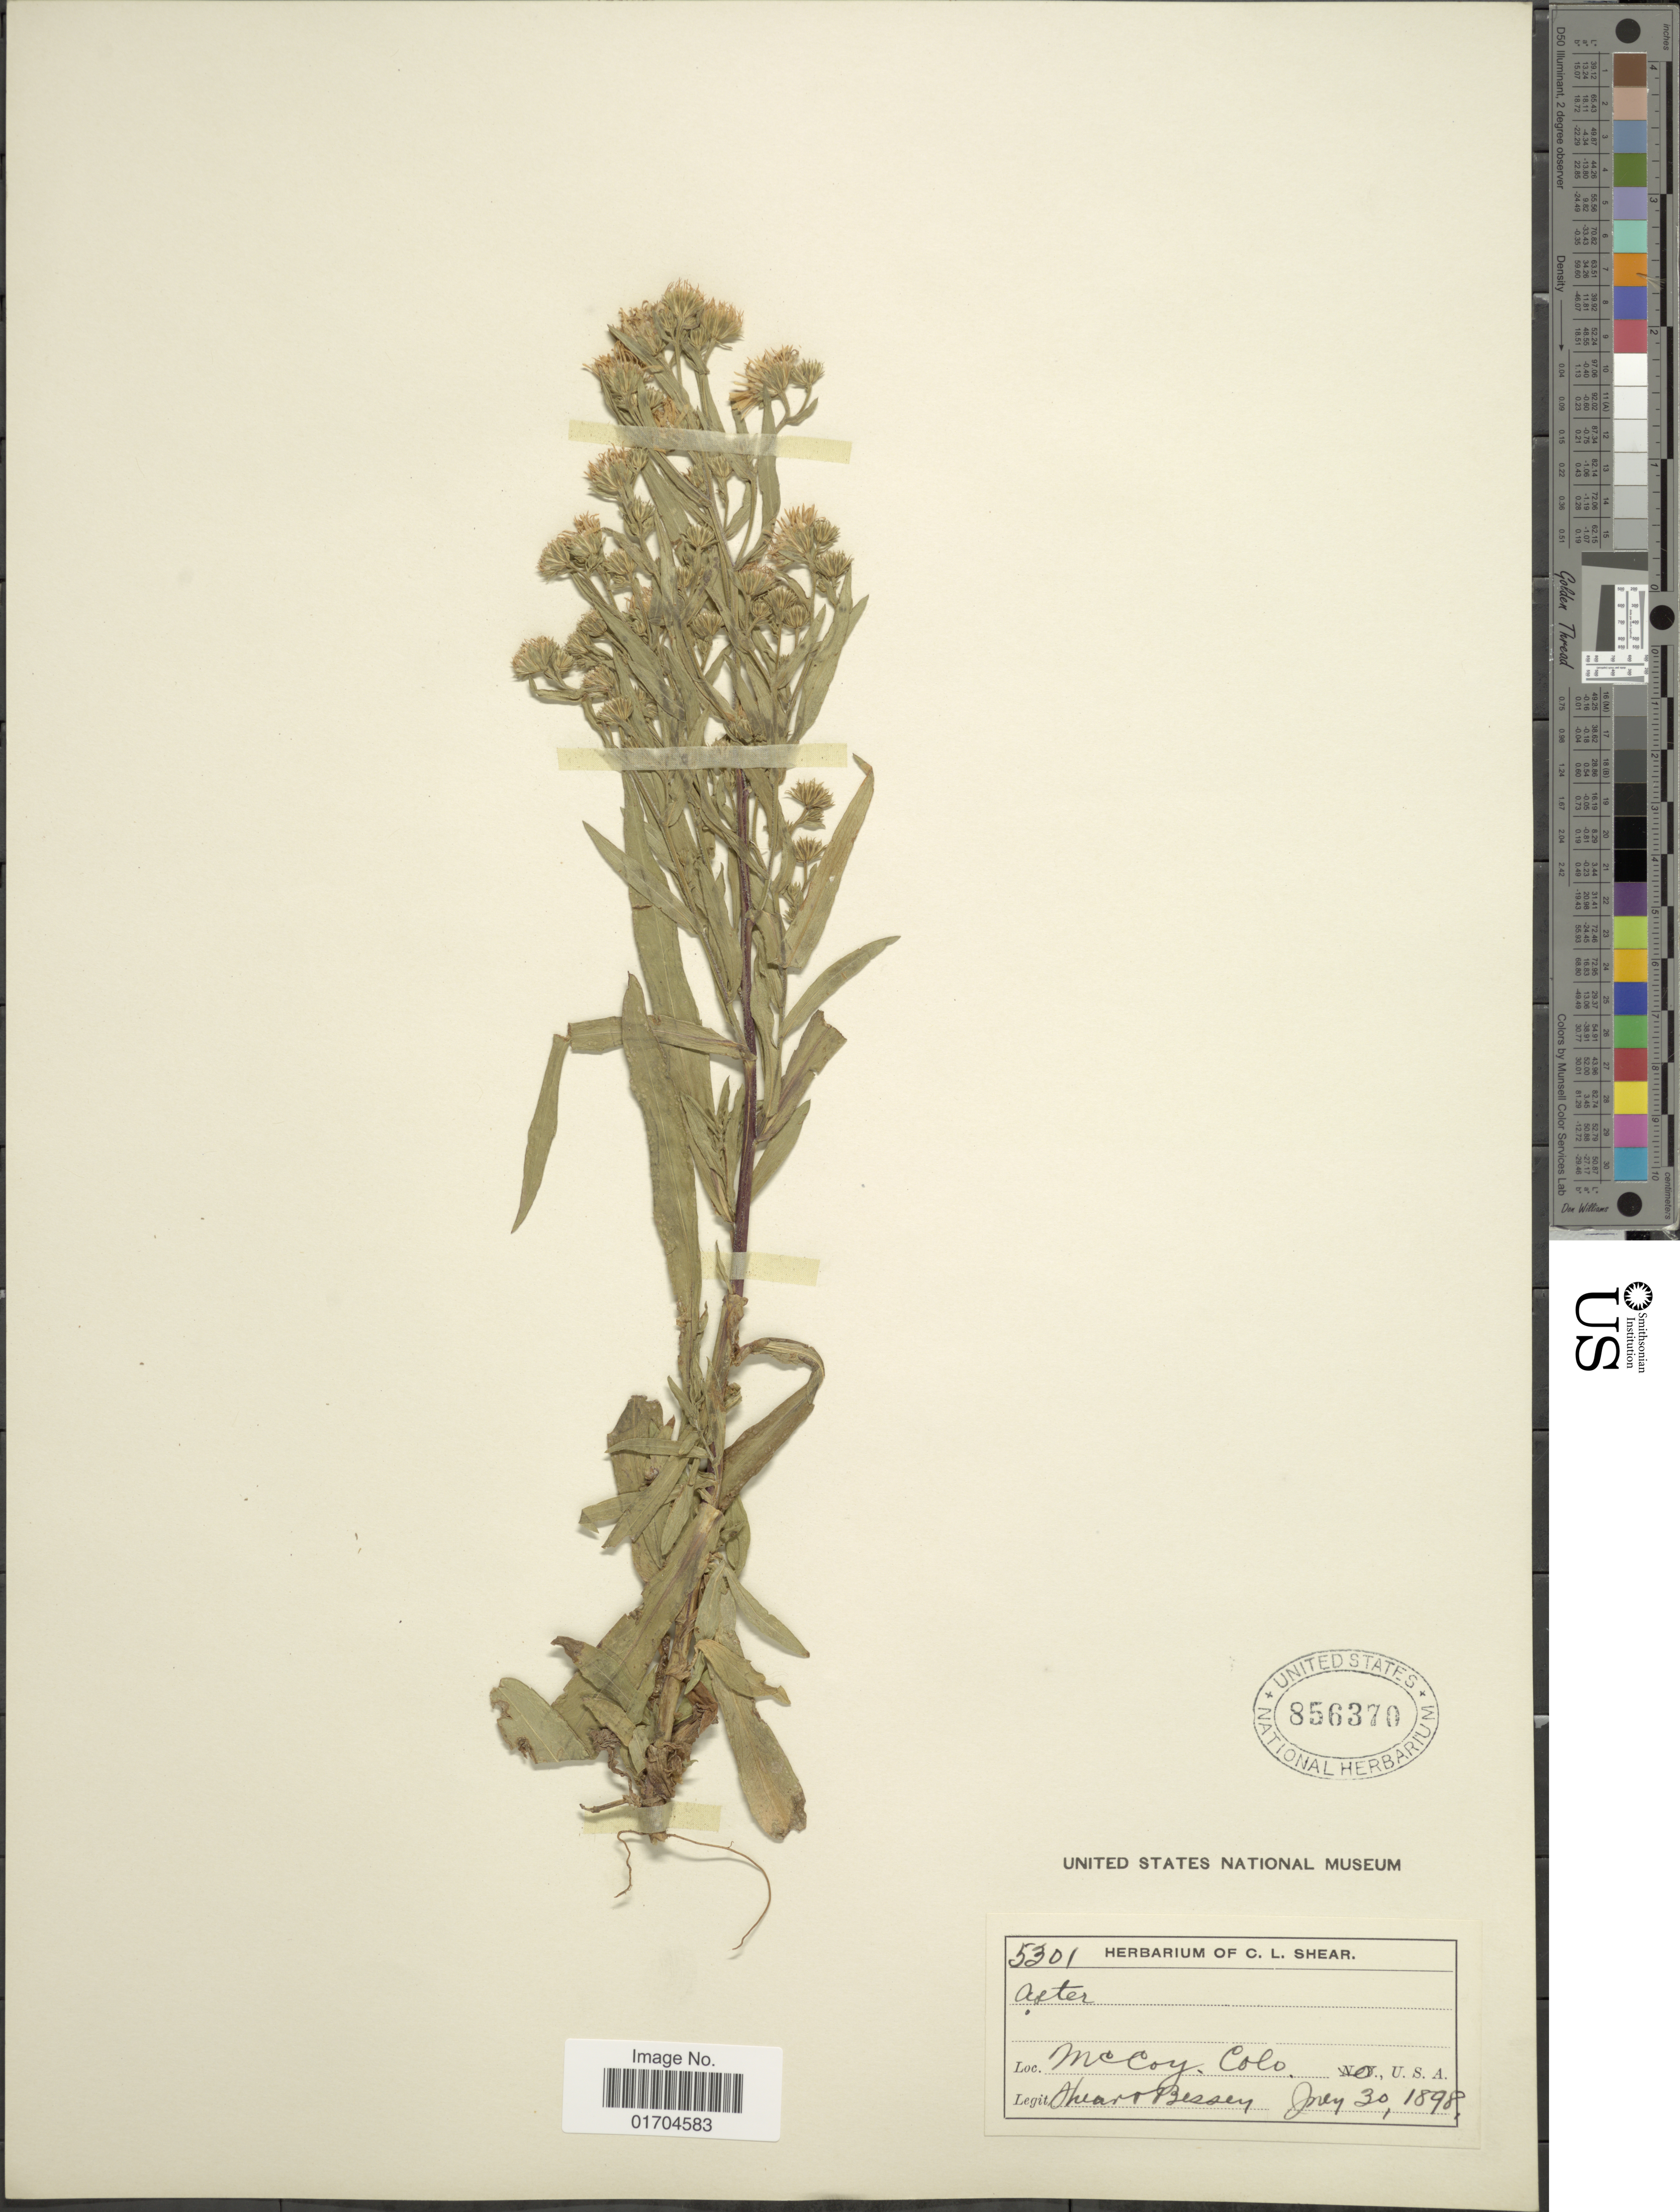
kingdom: Plantae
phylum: Tracheophyta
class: Magnoliopsida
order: Asterales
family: Asteraceae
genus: Symphyotrichum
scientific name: Symphyotrichum sp.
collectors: C. L. Shear & -. Bessey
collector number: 5301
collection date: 1898-07-30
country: United States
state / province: Colorado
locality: McCoy. Colo. U.S.A.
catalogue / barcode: US 856370